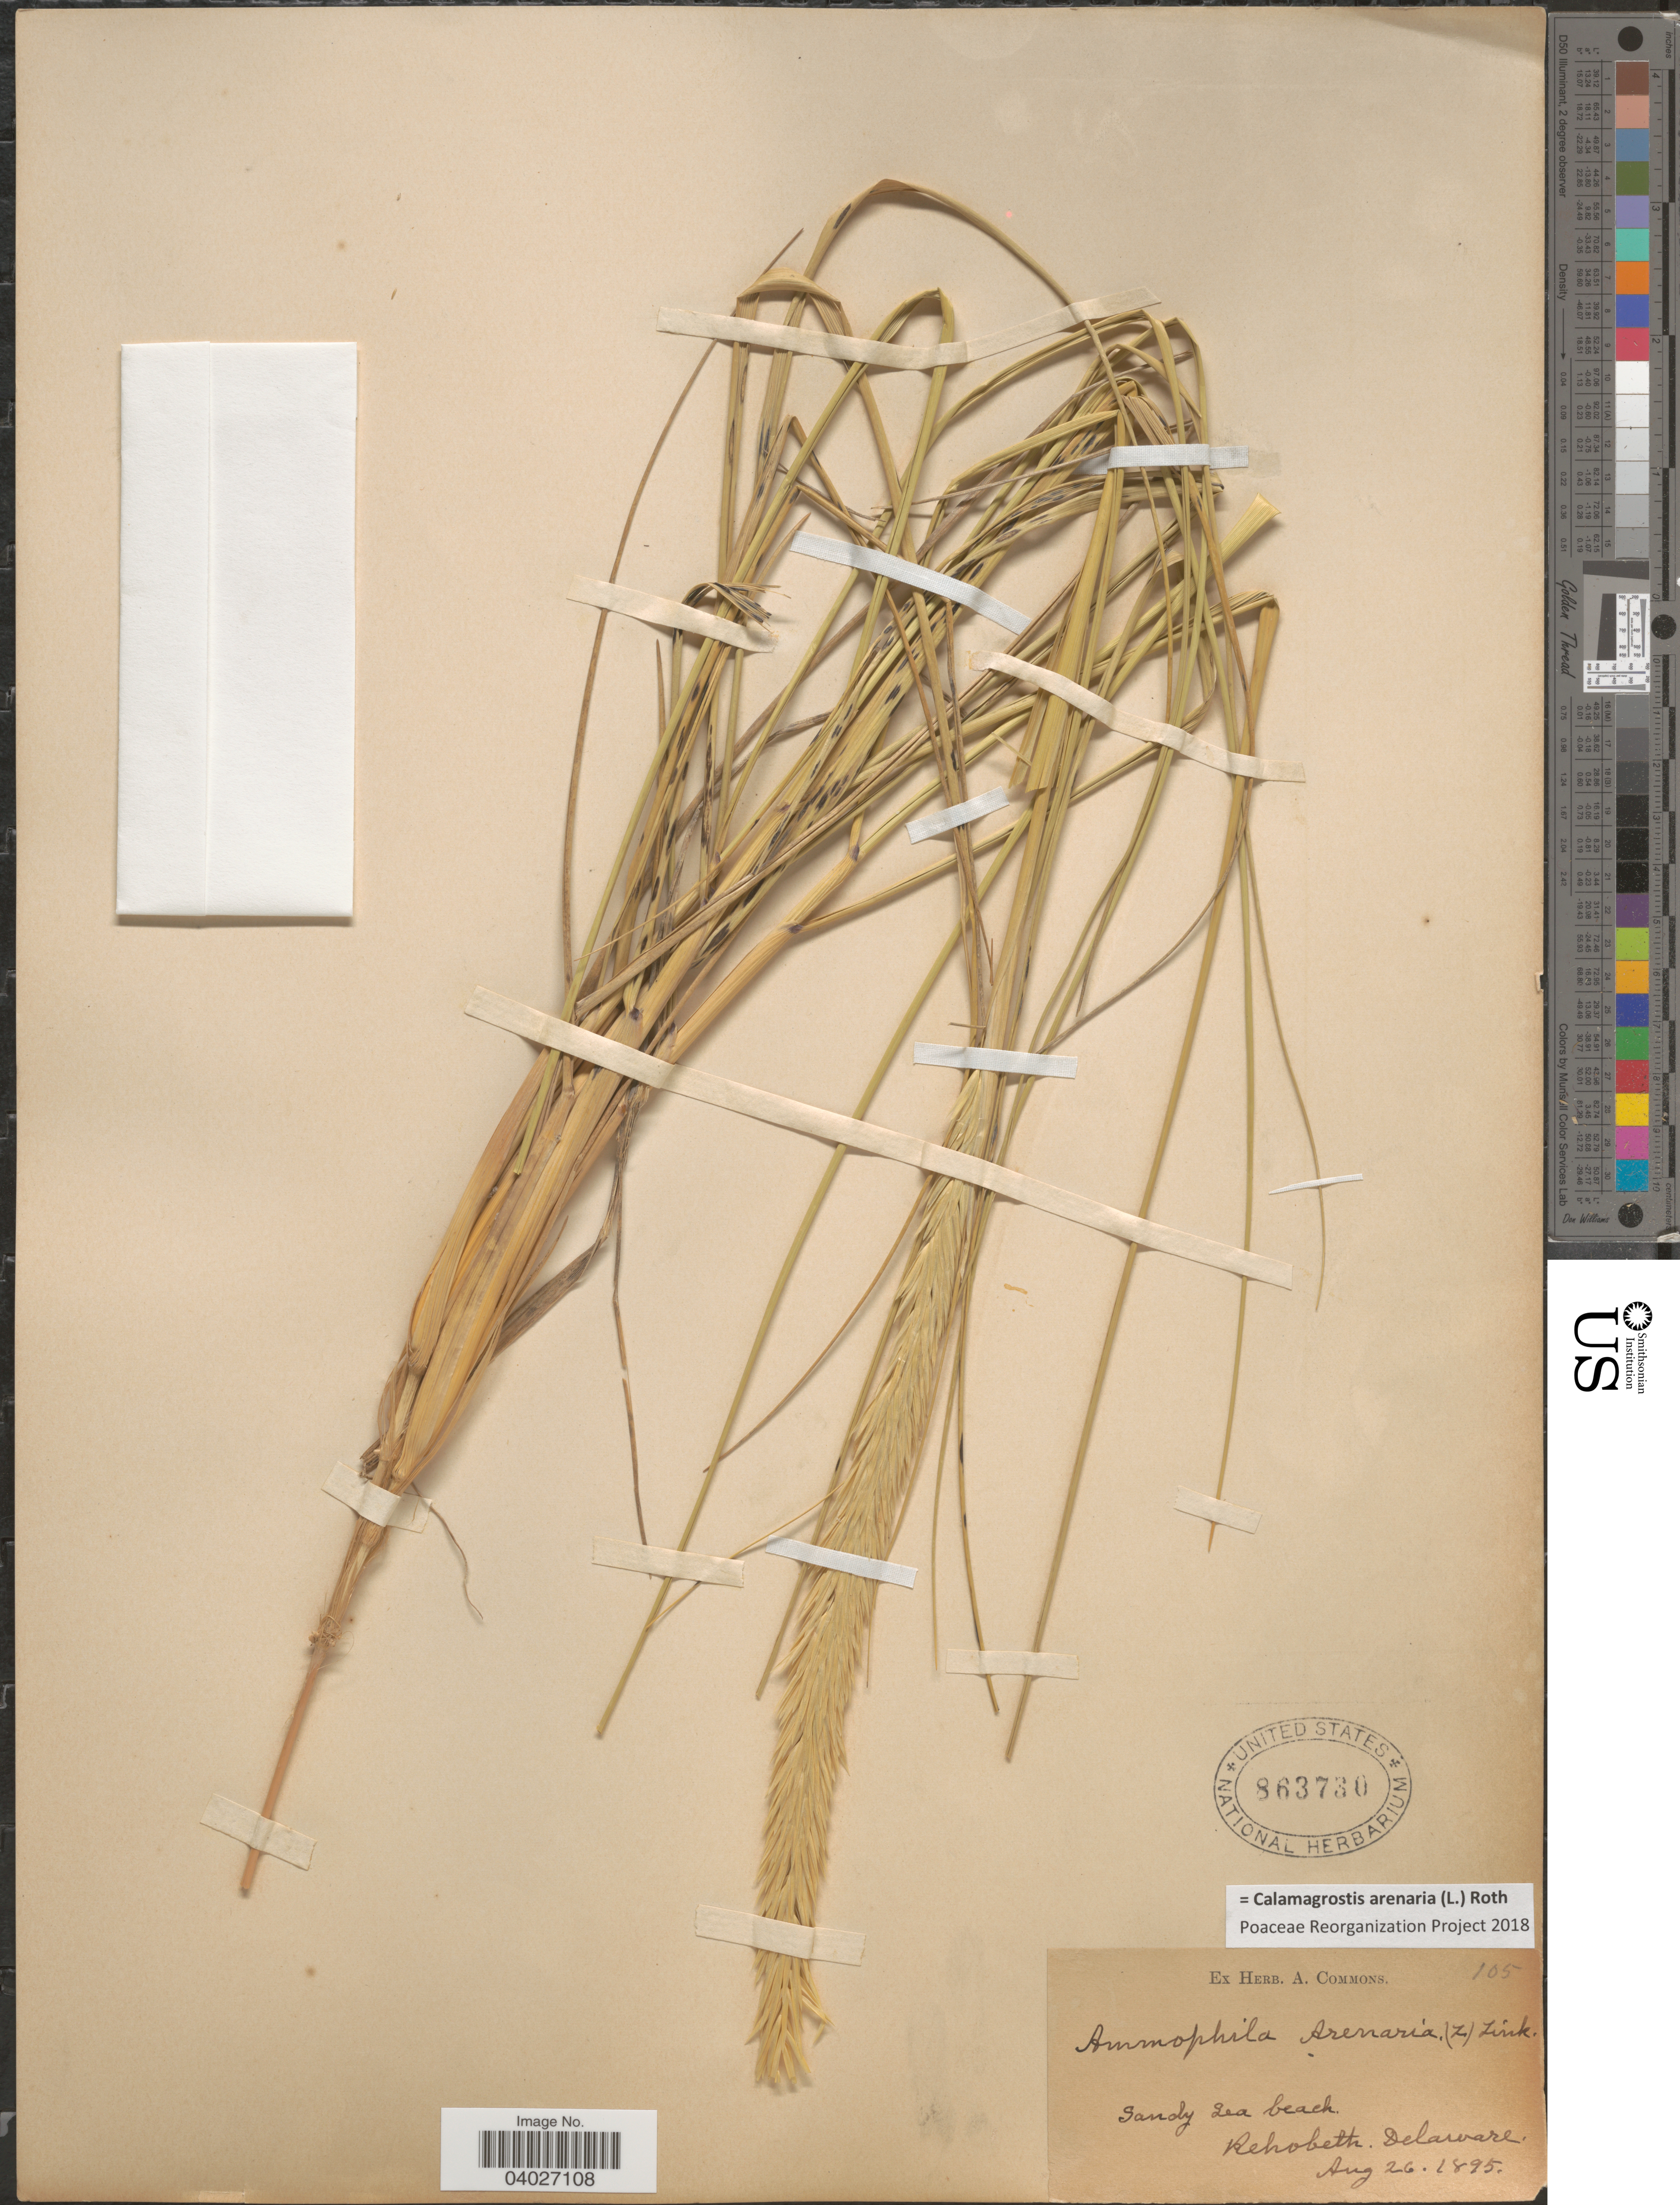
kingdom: Plantae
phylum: Tracheophyta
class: Liliopsida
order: Poales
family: Poaceae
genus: Calamagrostis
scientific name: Calamagrostis arenaria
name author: (L.) Roth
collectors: ex herb. A. Commons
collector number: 105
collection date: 1895-08-26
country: United States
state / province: Delaware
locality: Rehobeth.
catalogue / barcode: US 863730